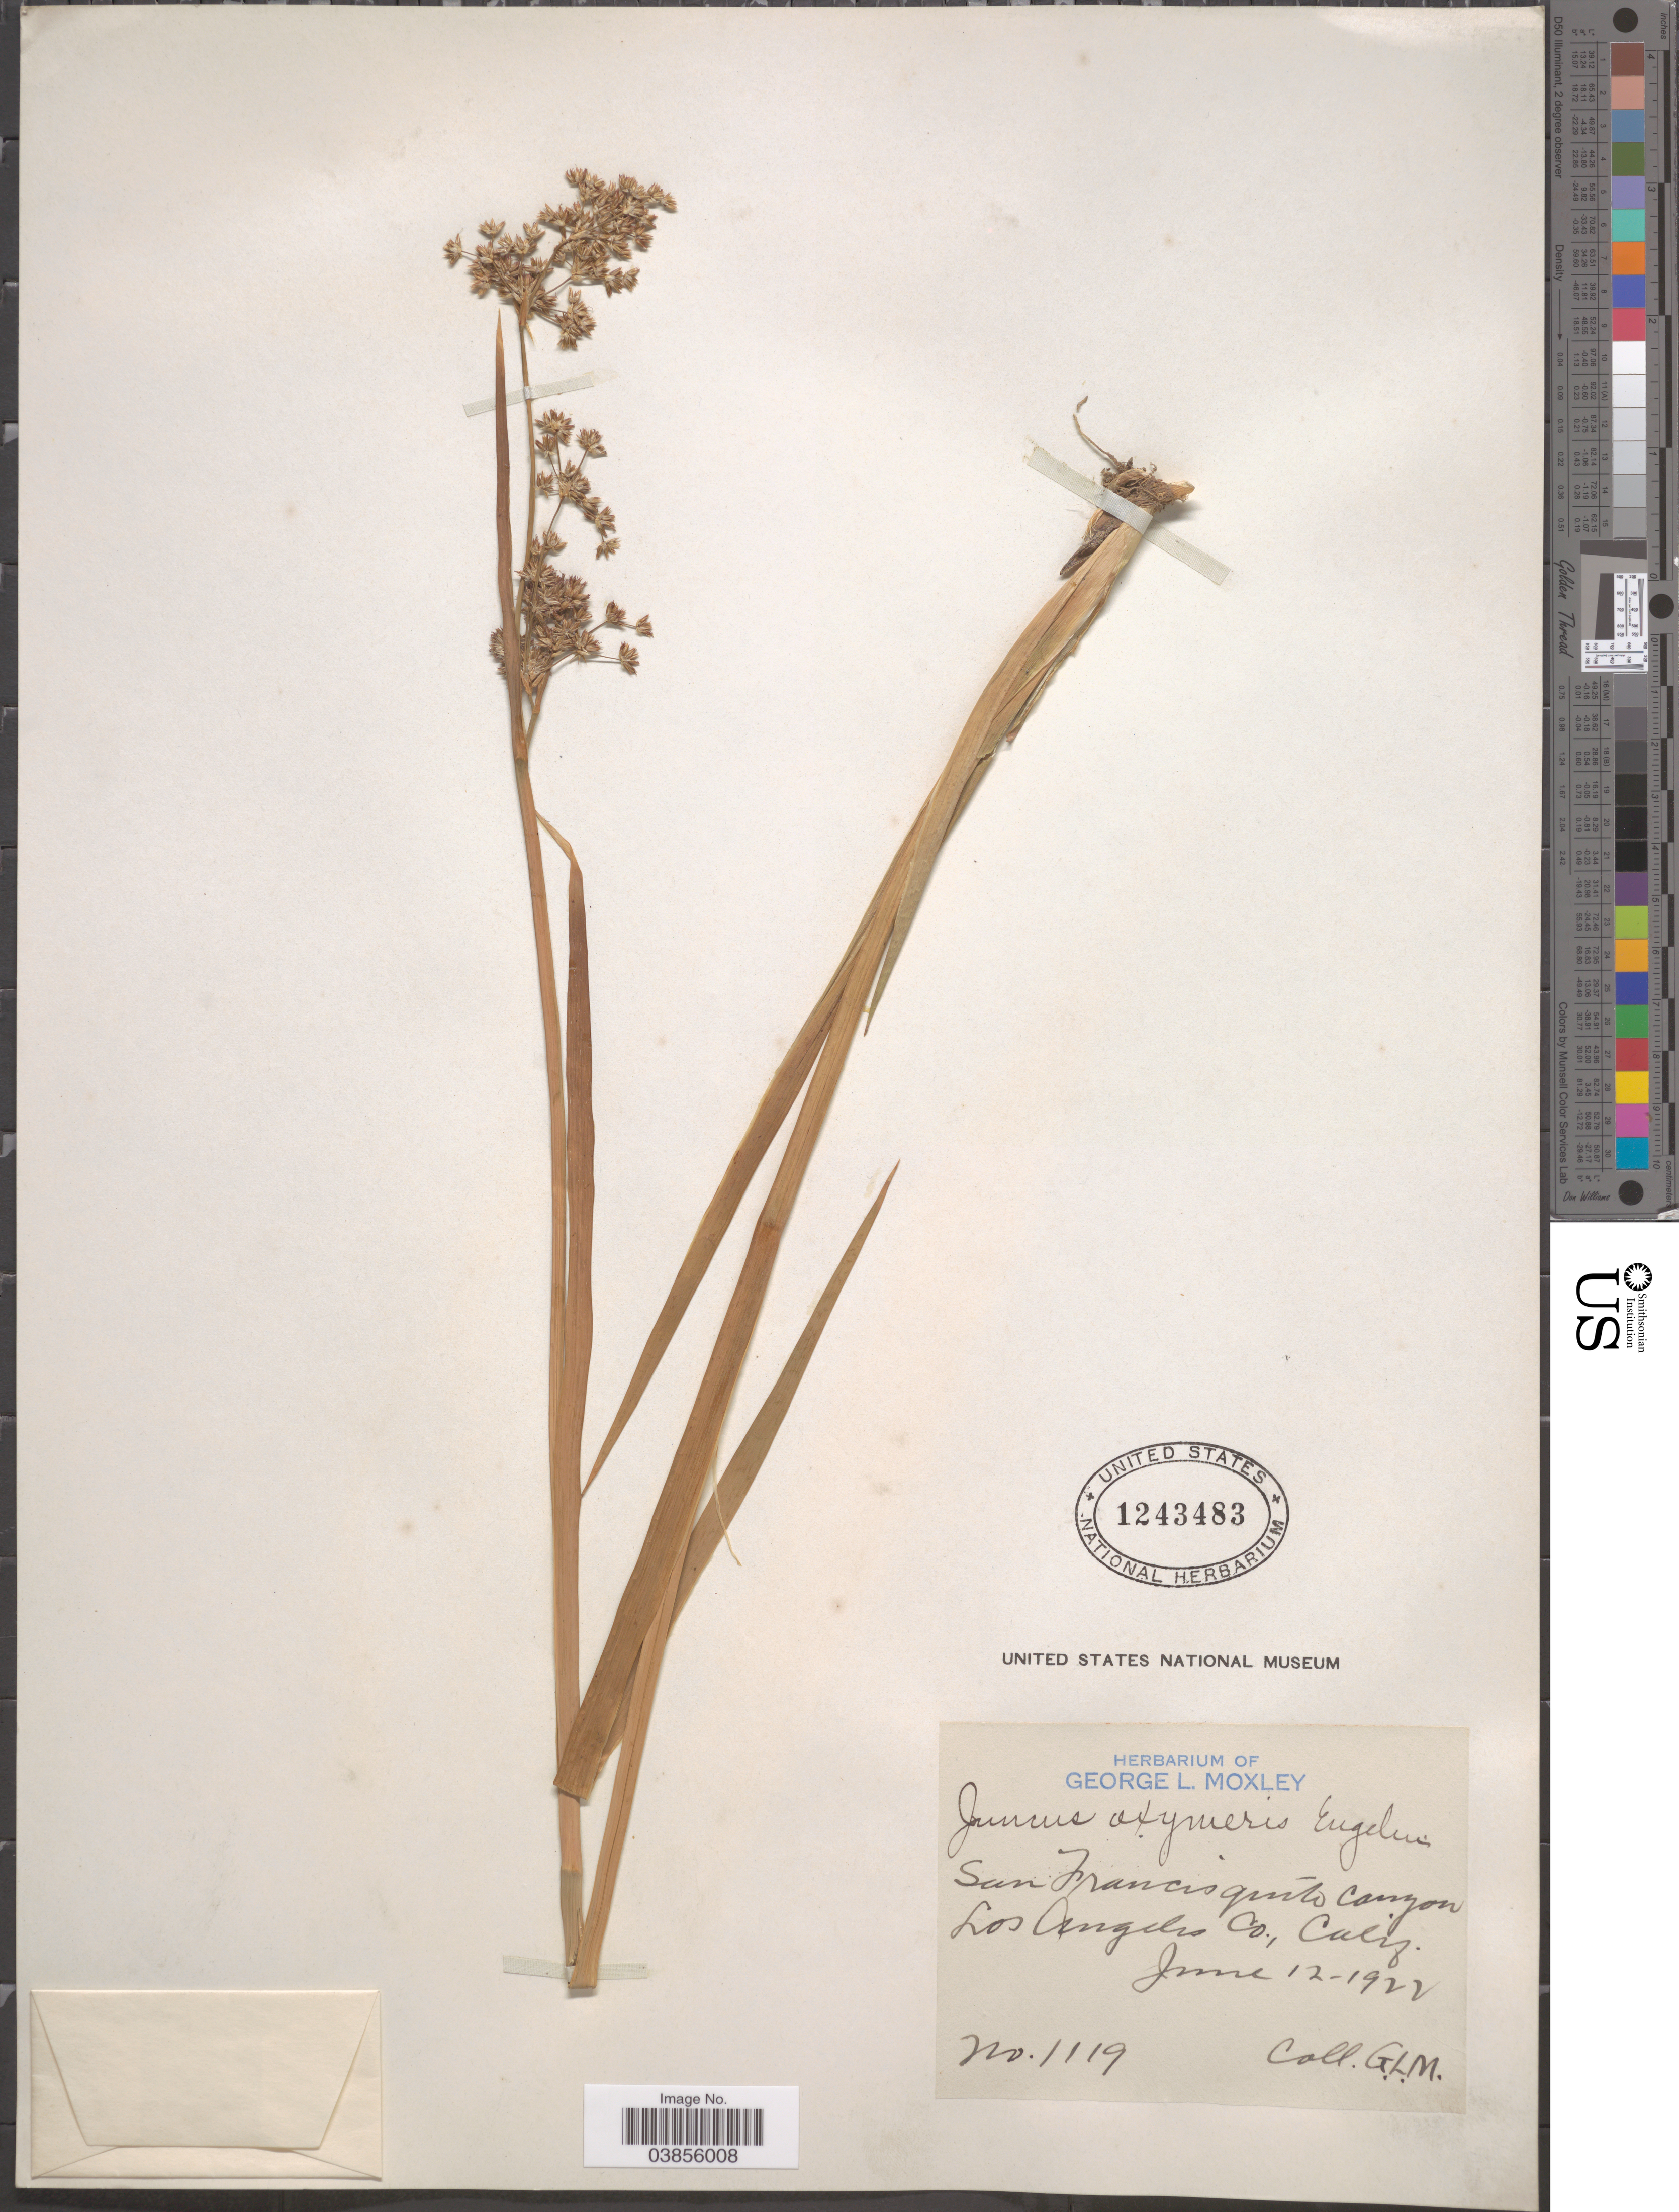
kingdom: Plantae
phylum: Tracheophyta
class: Liliopsida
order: Poales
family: Juncaceae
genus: Juncus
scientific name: Juncus oxymeris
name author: Engelm.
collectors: G. L. Moxley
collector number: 1119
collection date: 1922-06-12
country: United States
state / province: California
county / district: Los Angeles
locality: San Francisquito Canyon. Los Angeles Co.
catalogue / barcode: US 1243483